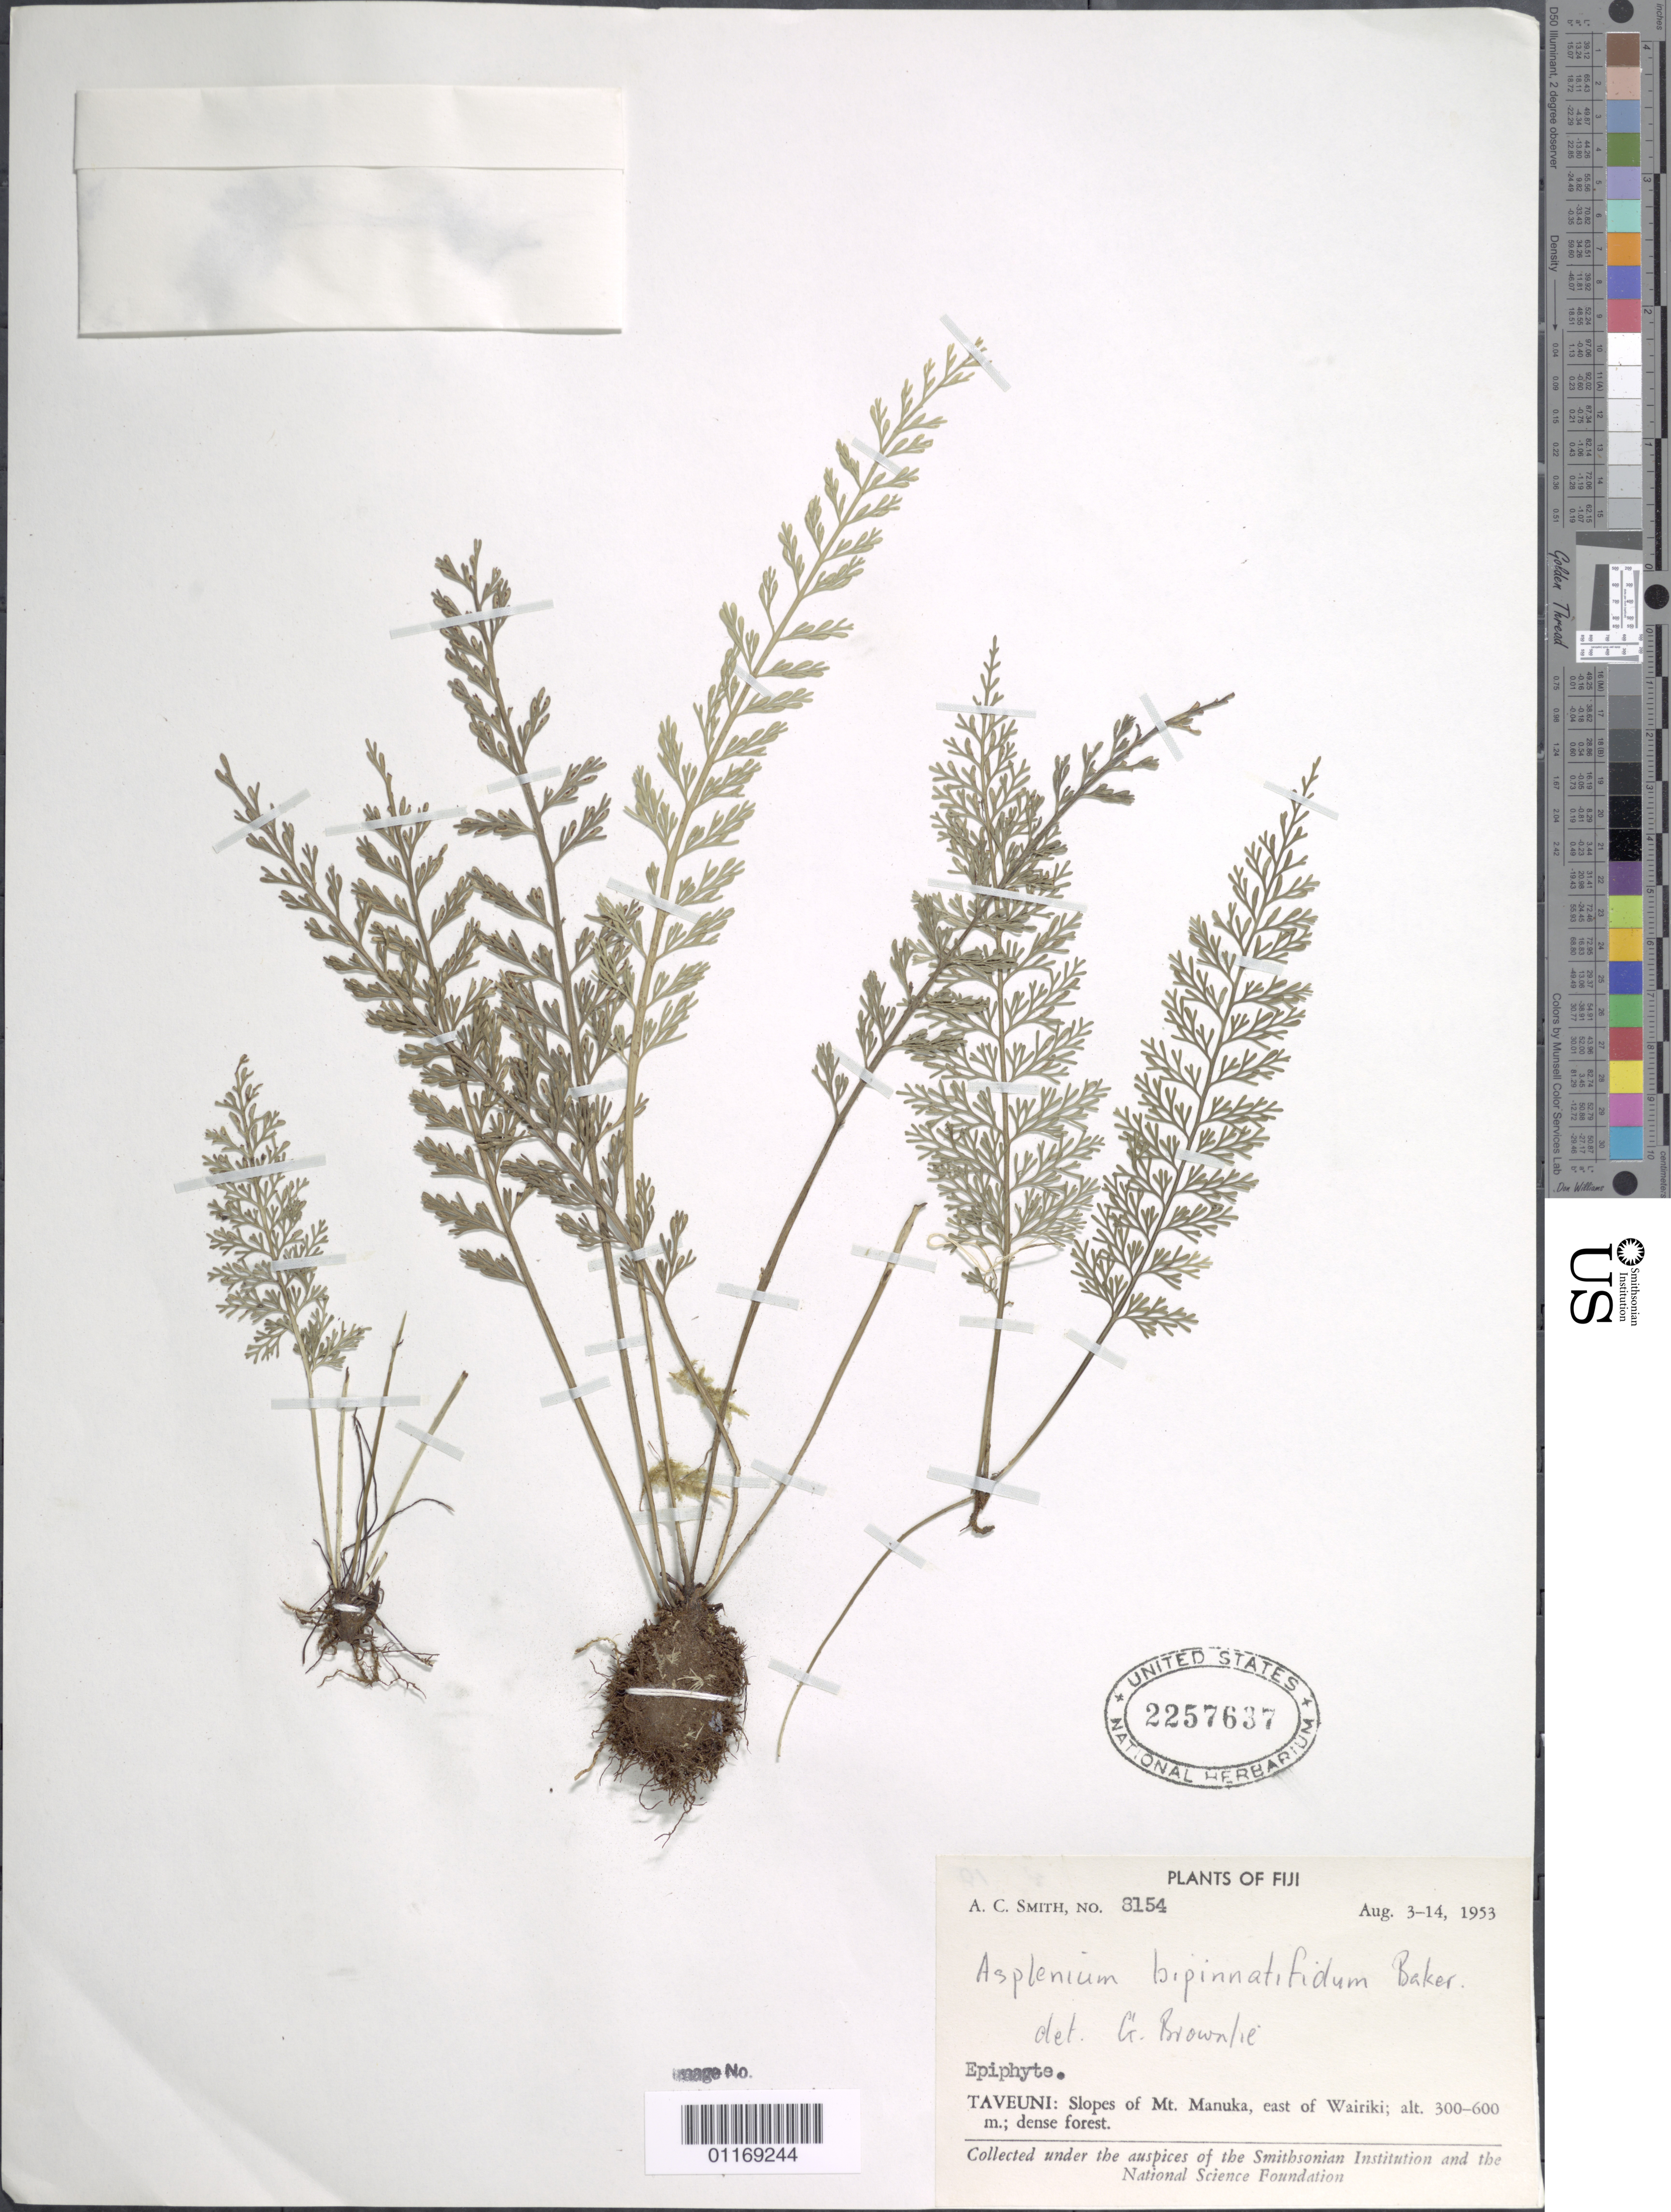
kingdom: Plantae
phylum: Tracheophyta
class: Polypodiopsida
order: Polypodiales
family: Aspleniaceae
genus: Asplenium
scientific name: Asplenium bipinnatifidum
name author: Baker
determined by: Brownlie, G.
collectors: A. C. Smith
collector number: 3154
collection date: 1953-08-03/1953-08-14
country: Fiji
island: Taveuni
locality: Taveuni: Slopes of Mt. Manuka, E of Wairiki.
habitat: Dense forest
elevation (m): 300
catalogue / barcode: US 2257637